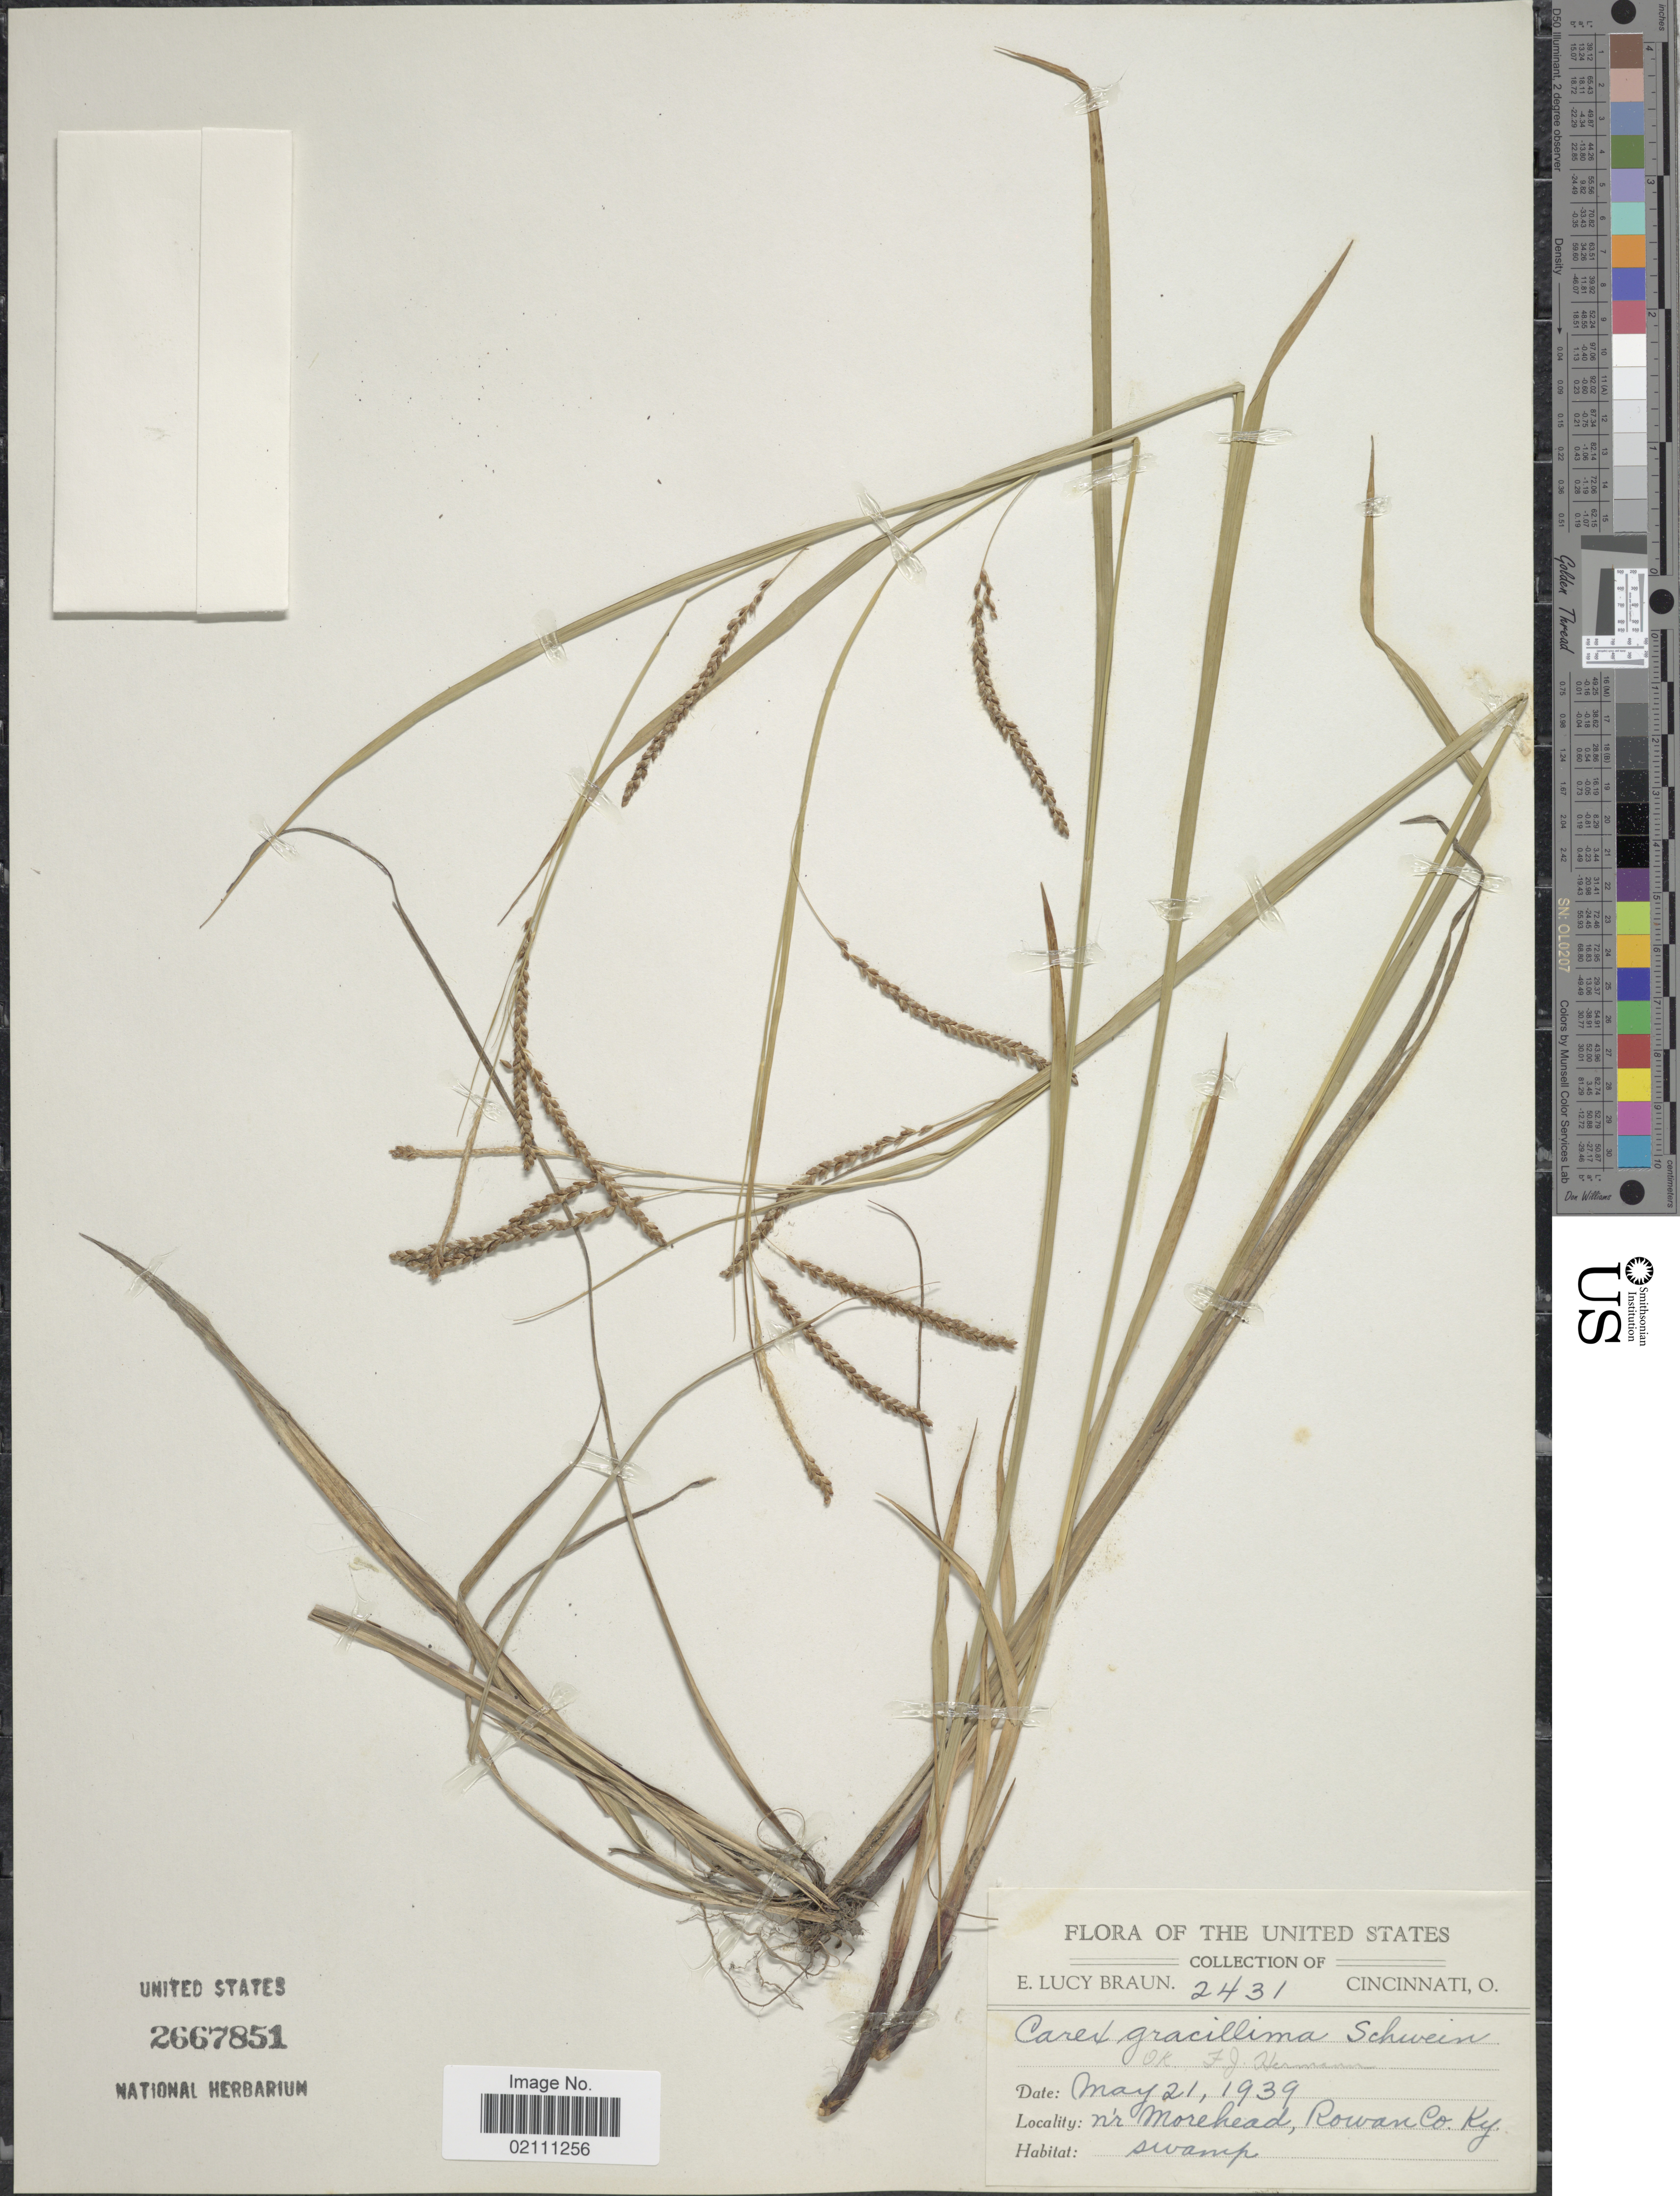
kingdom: Plantae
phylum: Tracheophyta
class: Liliopsida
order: Poales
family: Cyperaceae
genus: Carex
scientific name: Carex gracillima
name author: Schwein.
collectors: E. L. Braun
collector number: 2431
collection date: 1939-05-21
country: United States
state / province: Kentucky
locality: Nr Morehead, Rowan Co., swamp.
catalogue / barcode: US 2667851